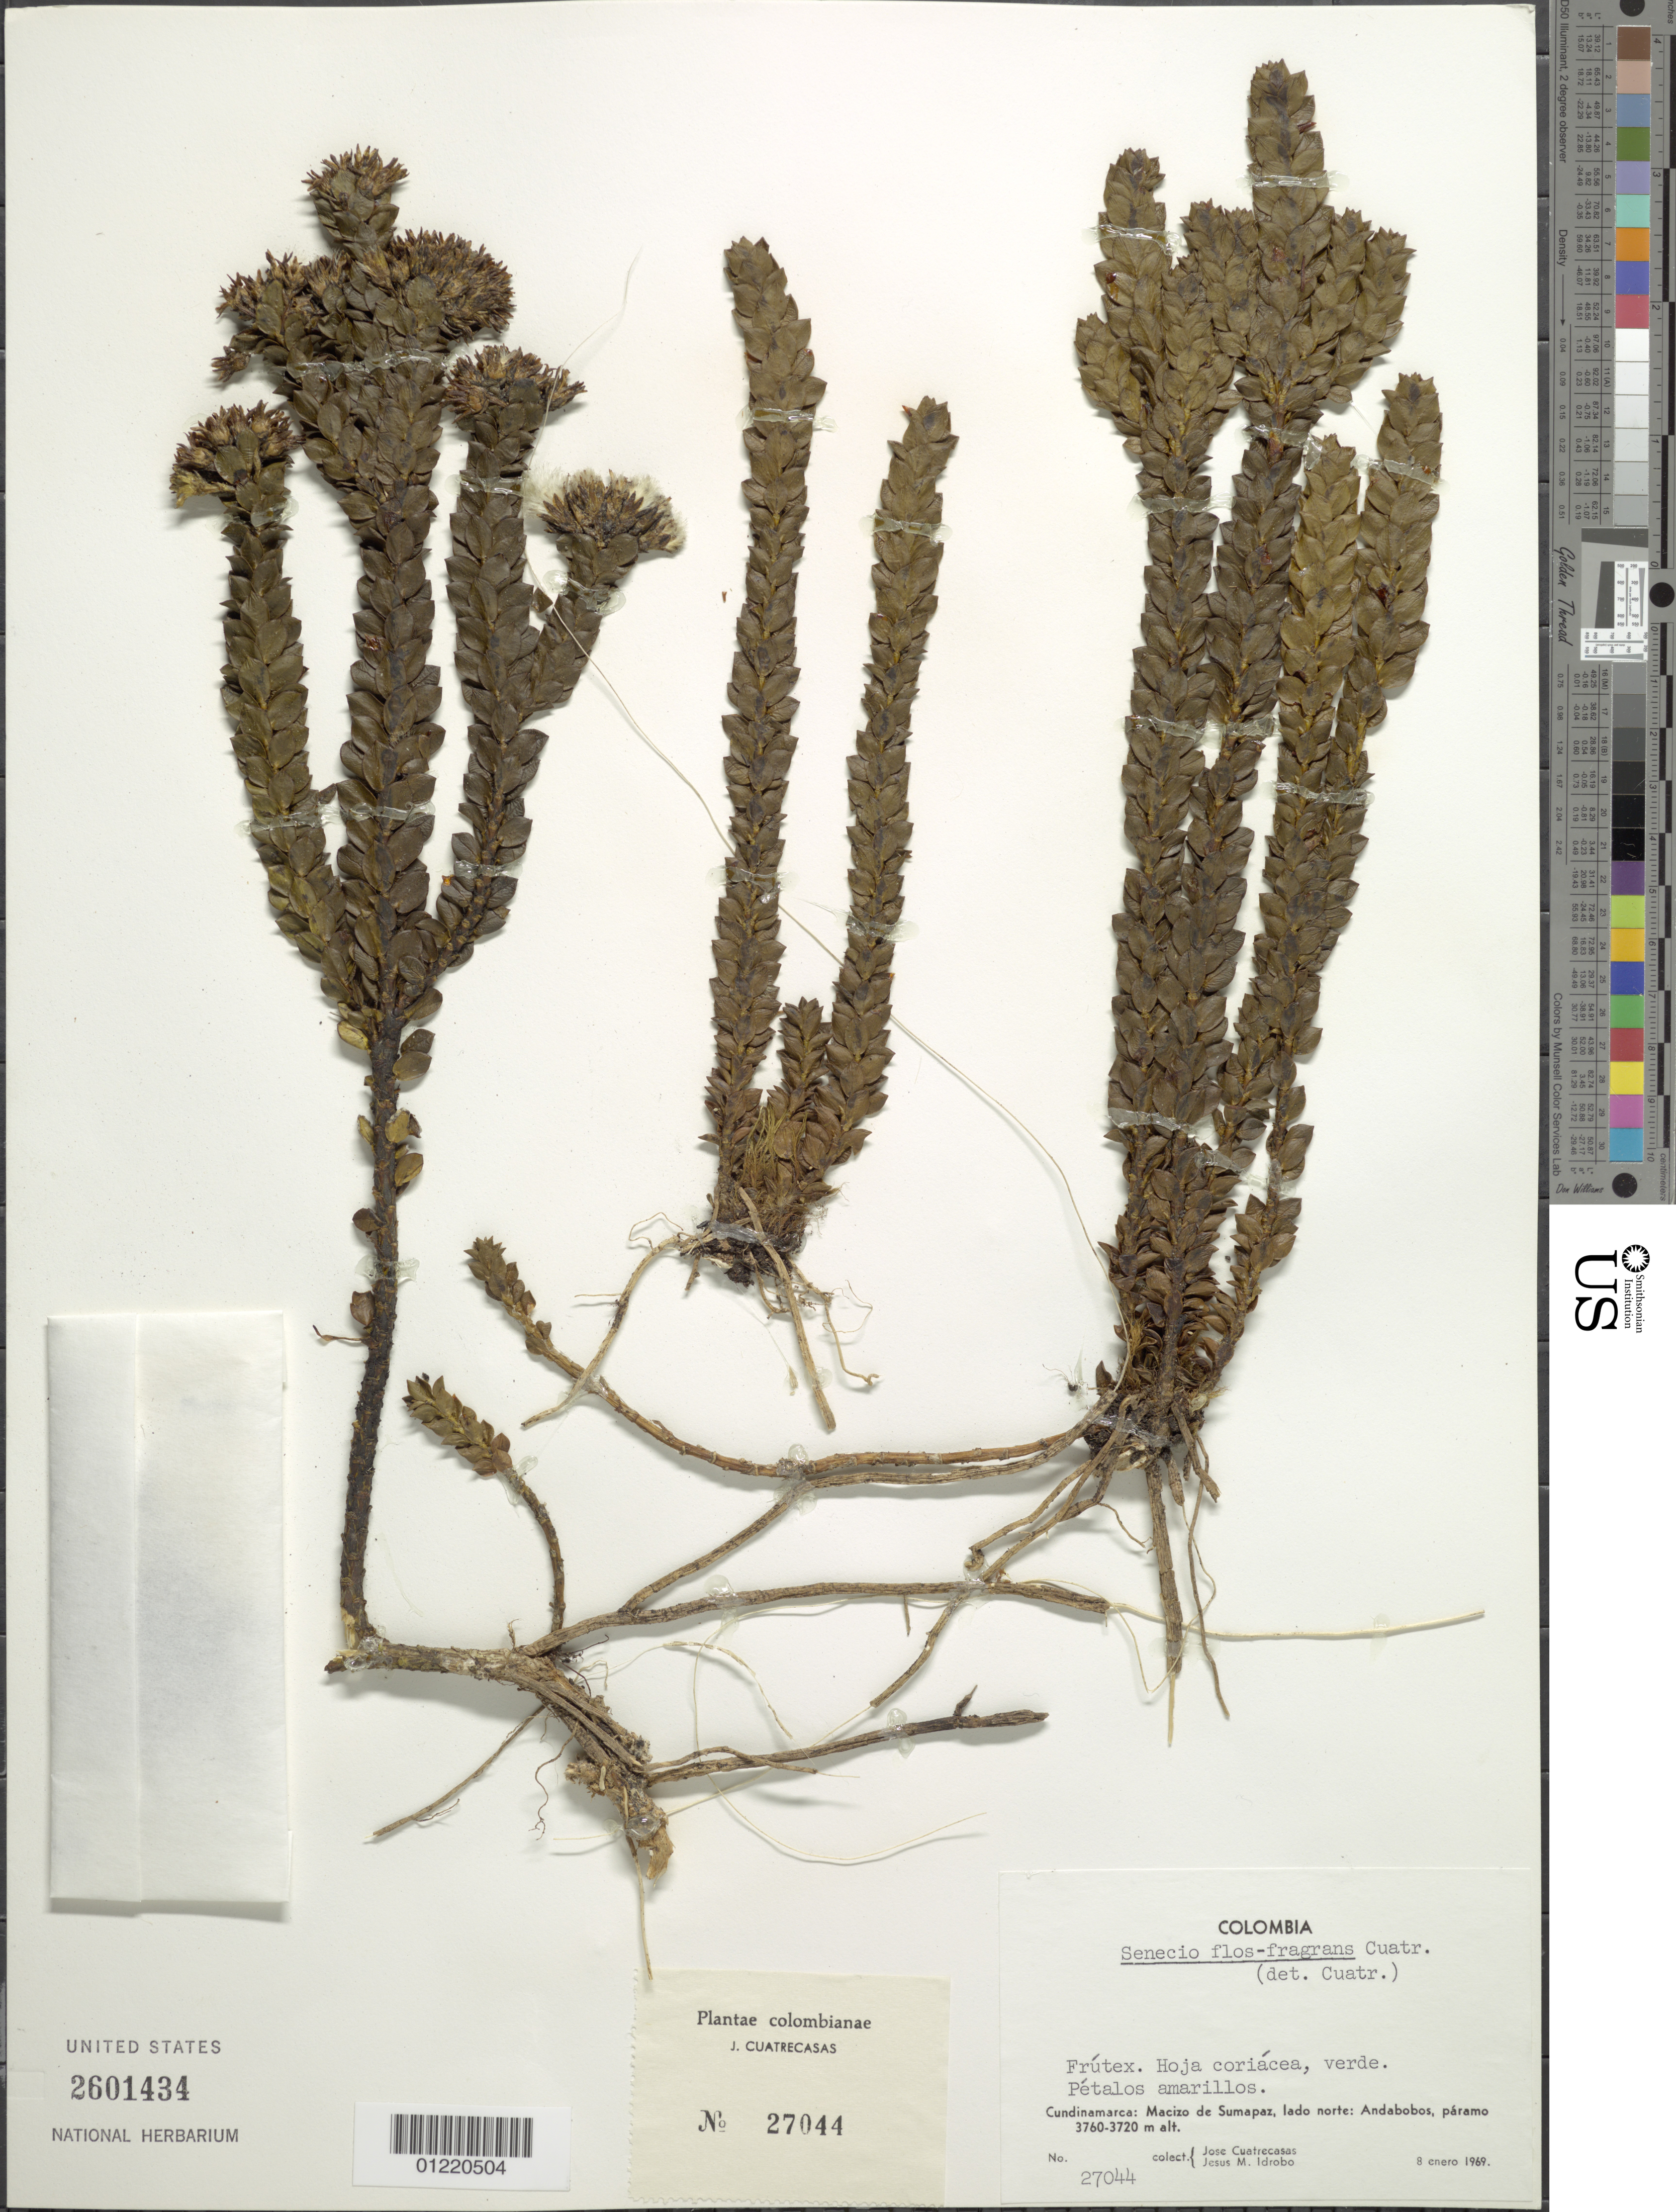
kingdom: Plantae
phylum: Tracheophyta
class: Magnoliopsida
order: Asterales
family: Asteraceae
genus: Pentacalia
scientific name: Pentacalia flosfragrans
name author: (Cuatrec.) Cuatrec.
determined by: Cuatrecasas, J.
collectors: J. Cuatrecasas & J. M. Idrobo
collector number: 27044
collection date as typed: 08 Jan 1969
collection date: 1969-01-08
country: Colombia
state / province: Cundinamarca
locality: Macizo de Sumapaz, Iado Norte, Andabobos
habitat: Paramo.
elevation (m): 3760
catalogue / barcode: US 2601434